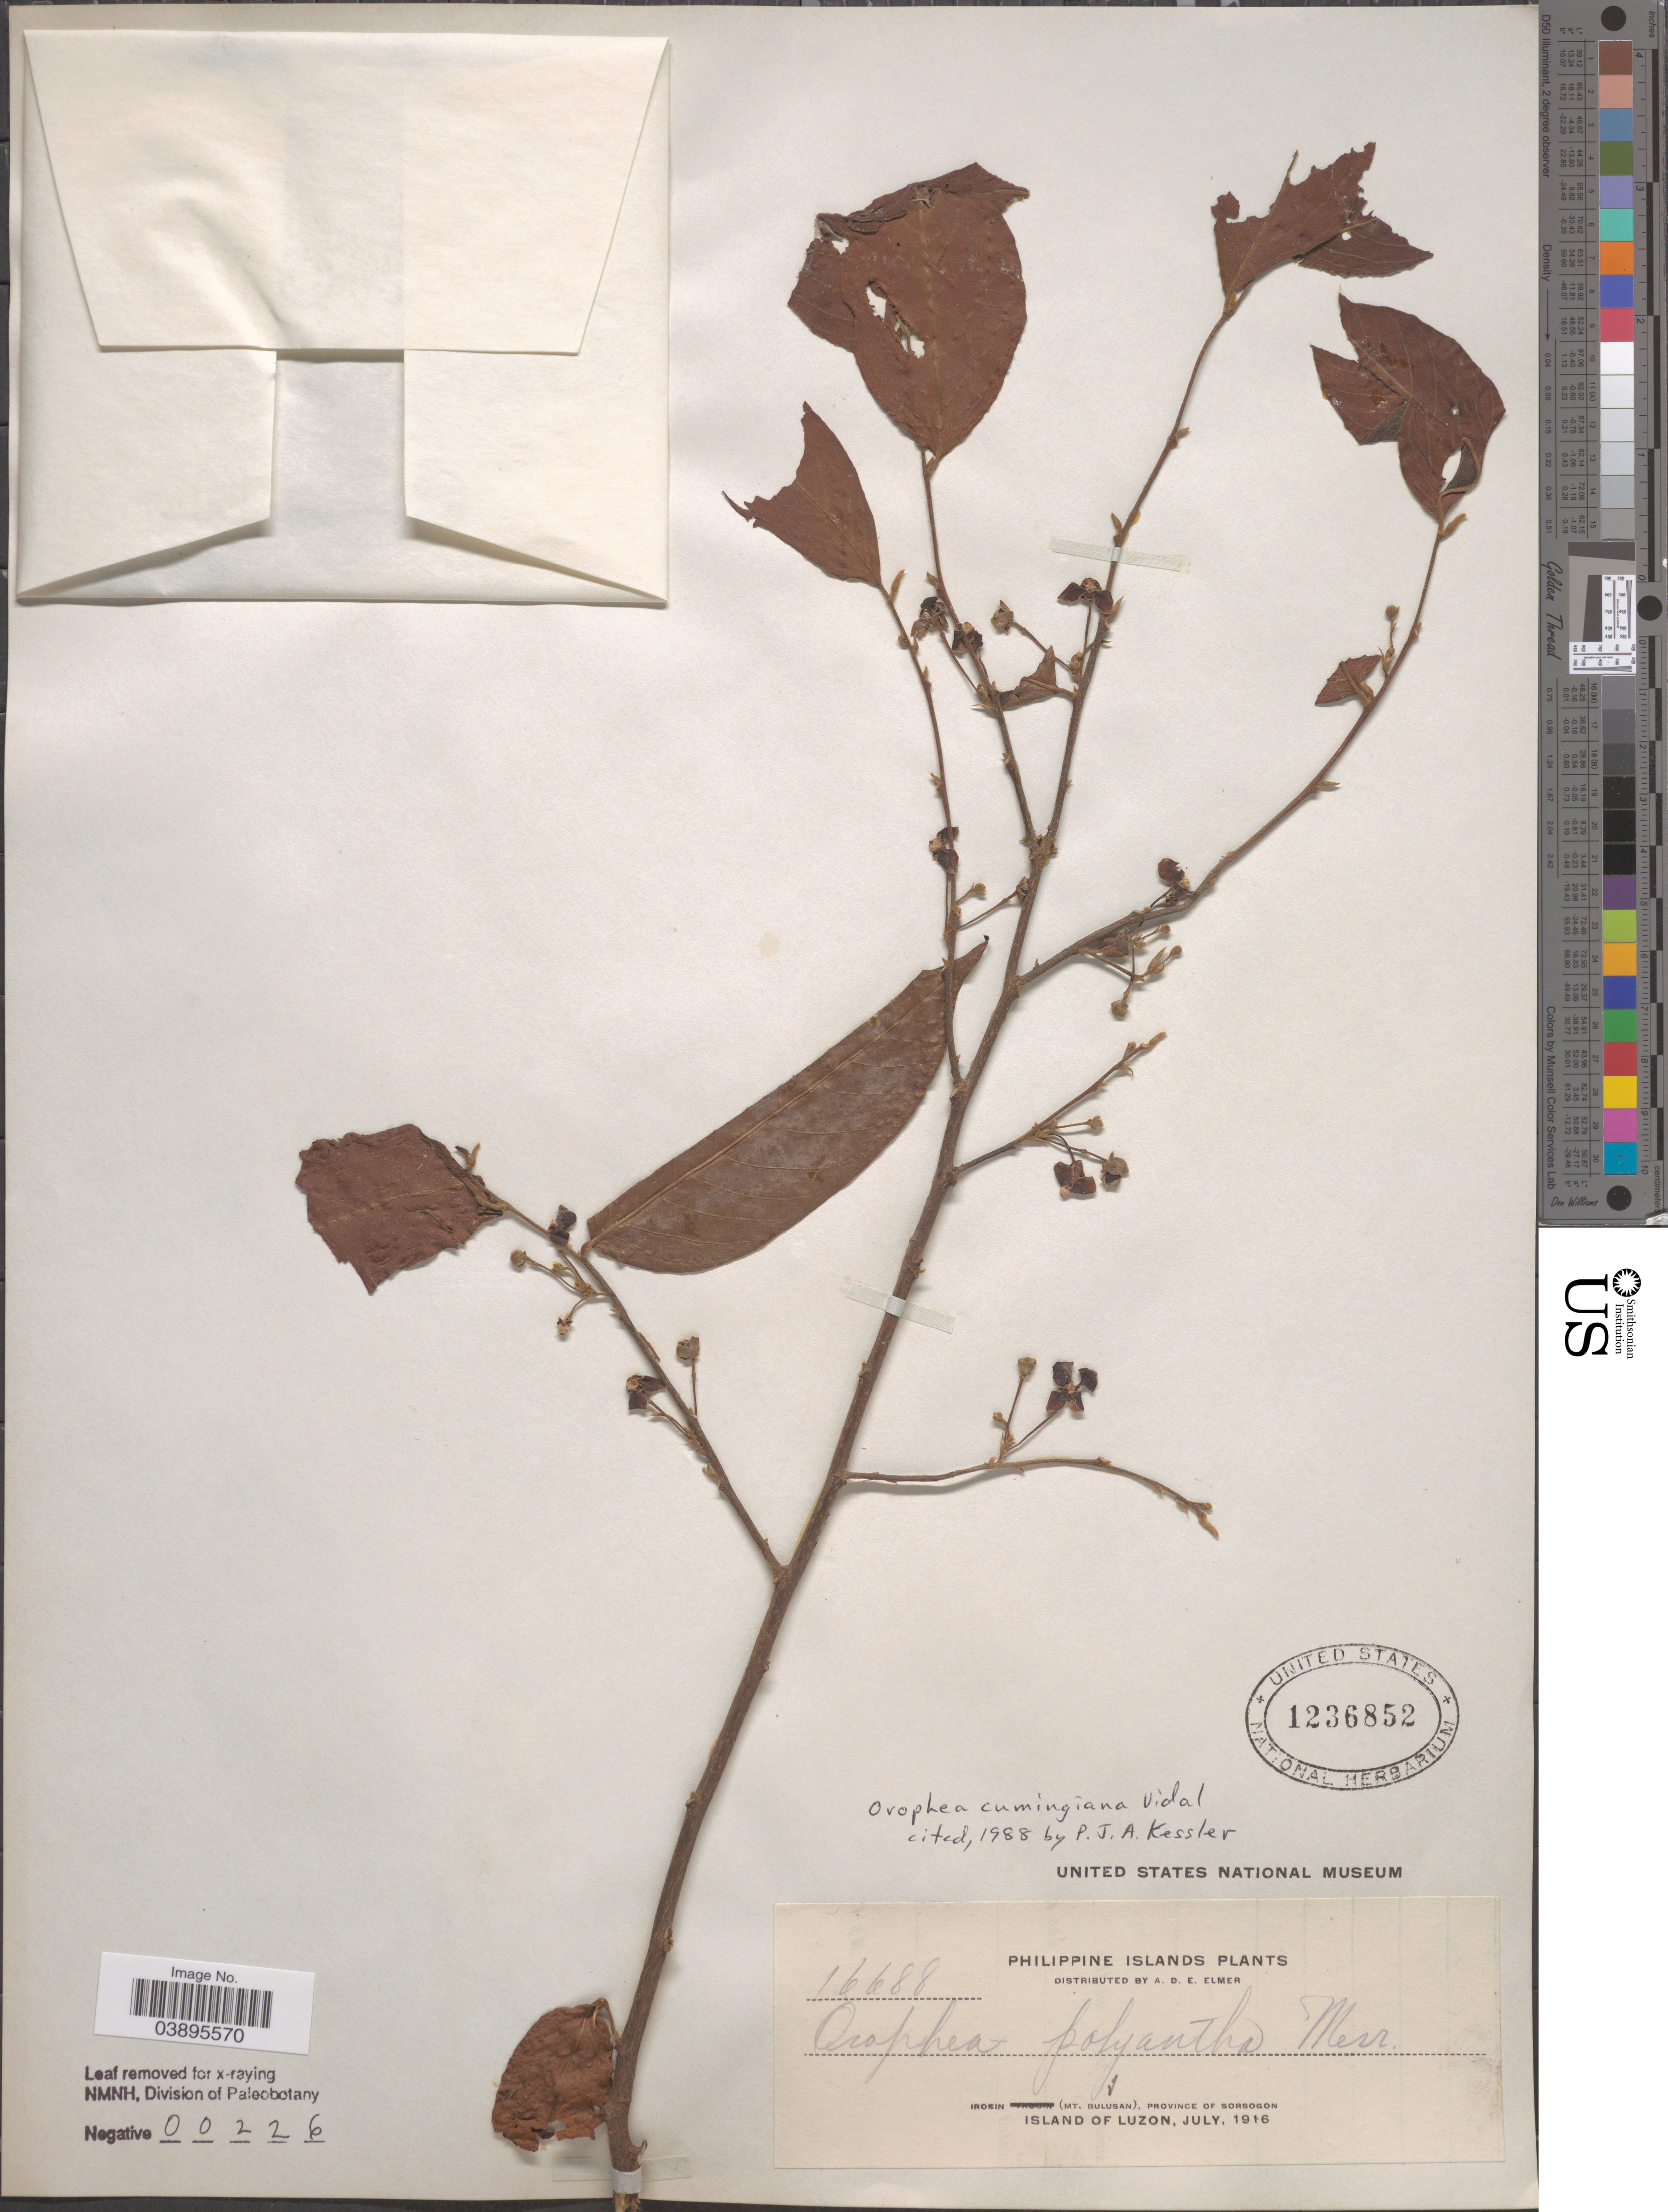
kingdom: Plantae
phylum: Tracheophyta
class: Magnoliopsida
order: Magnoliales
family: Annonaceae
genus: Orophea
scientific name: Orophea cumingiana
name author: S. Vidal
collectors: A. D. E. Elmer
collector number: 16688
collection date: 1916-07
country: Philippines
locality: Philippine Islands. Irosin (Mt. Bulusan), Province of Sorsogon. Island of Luzon.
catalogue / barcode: US 1236852